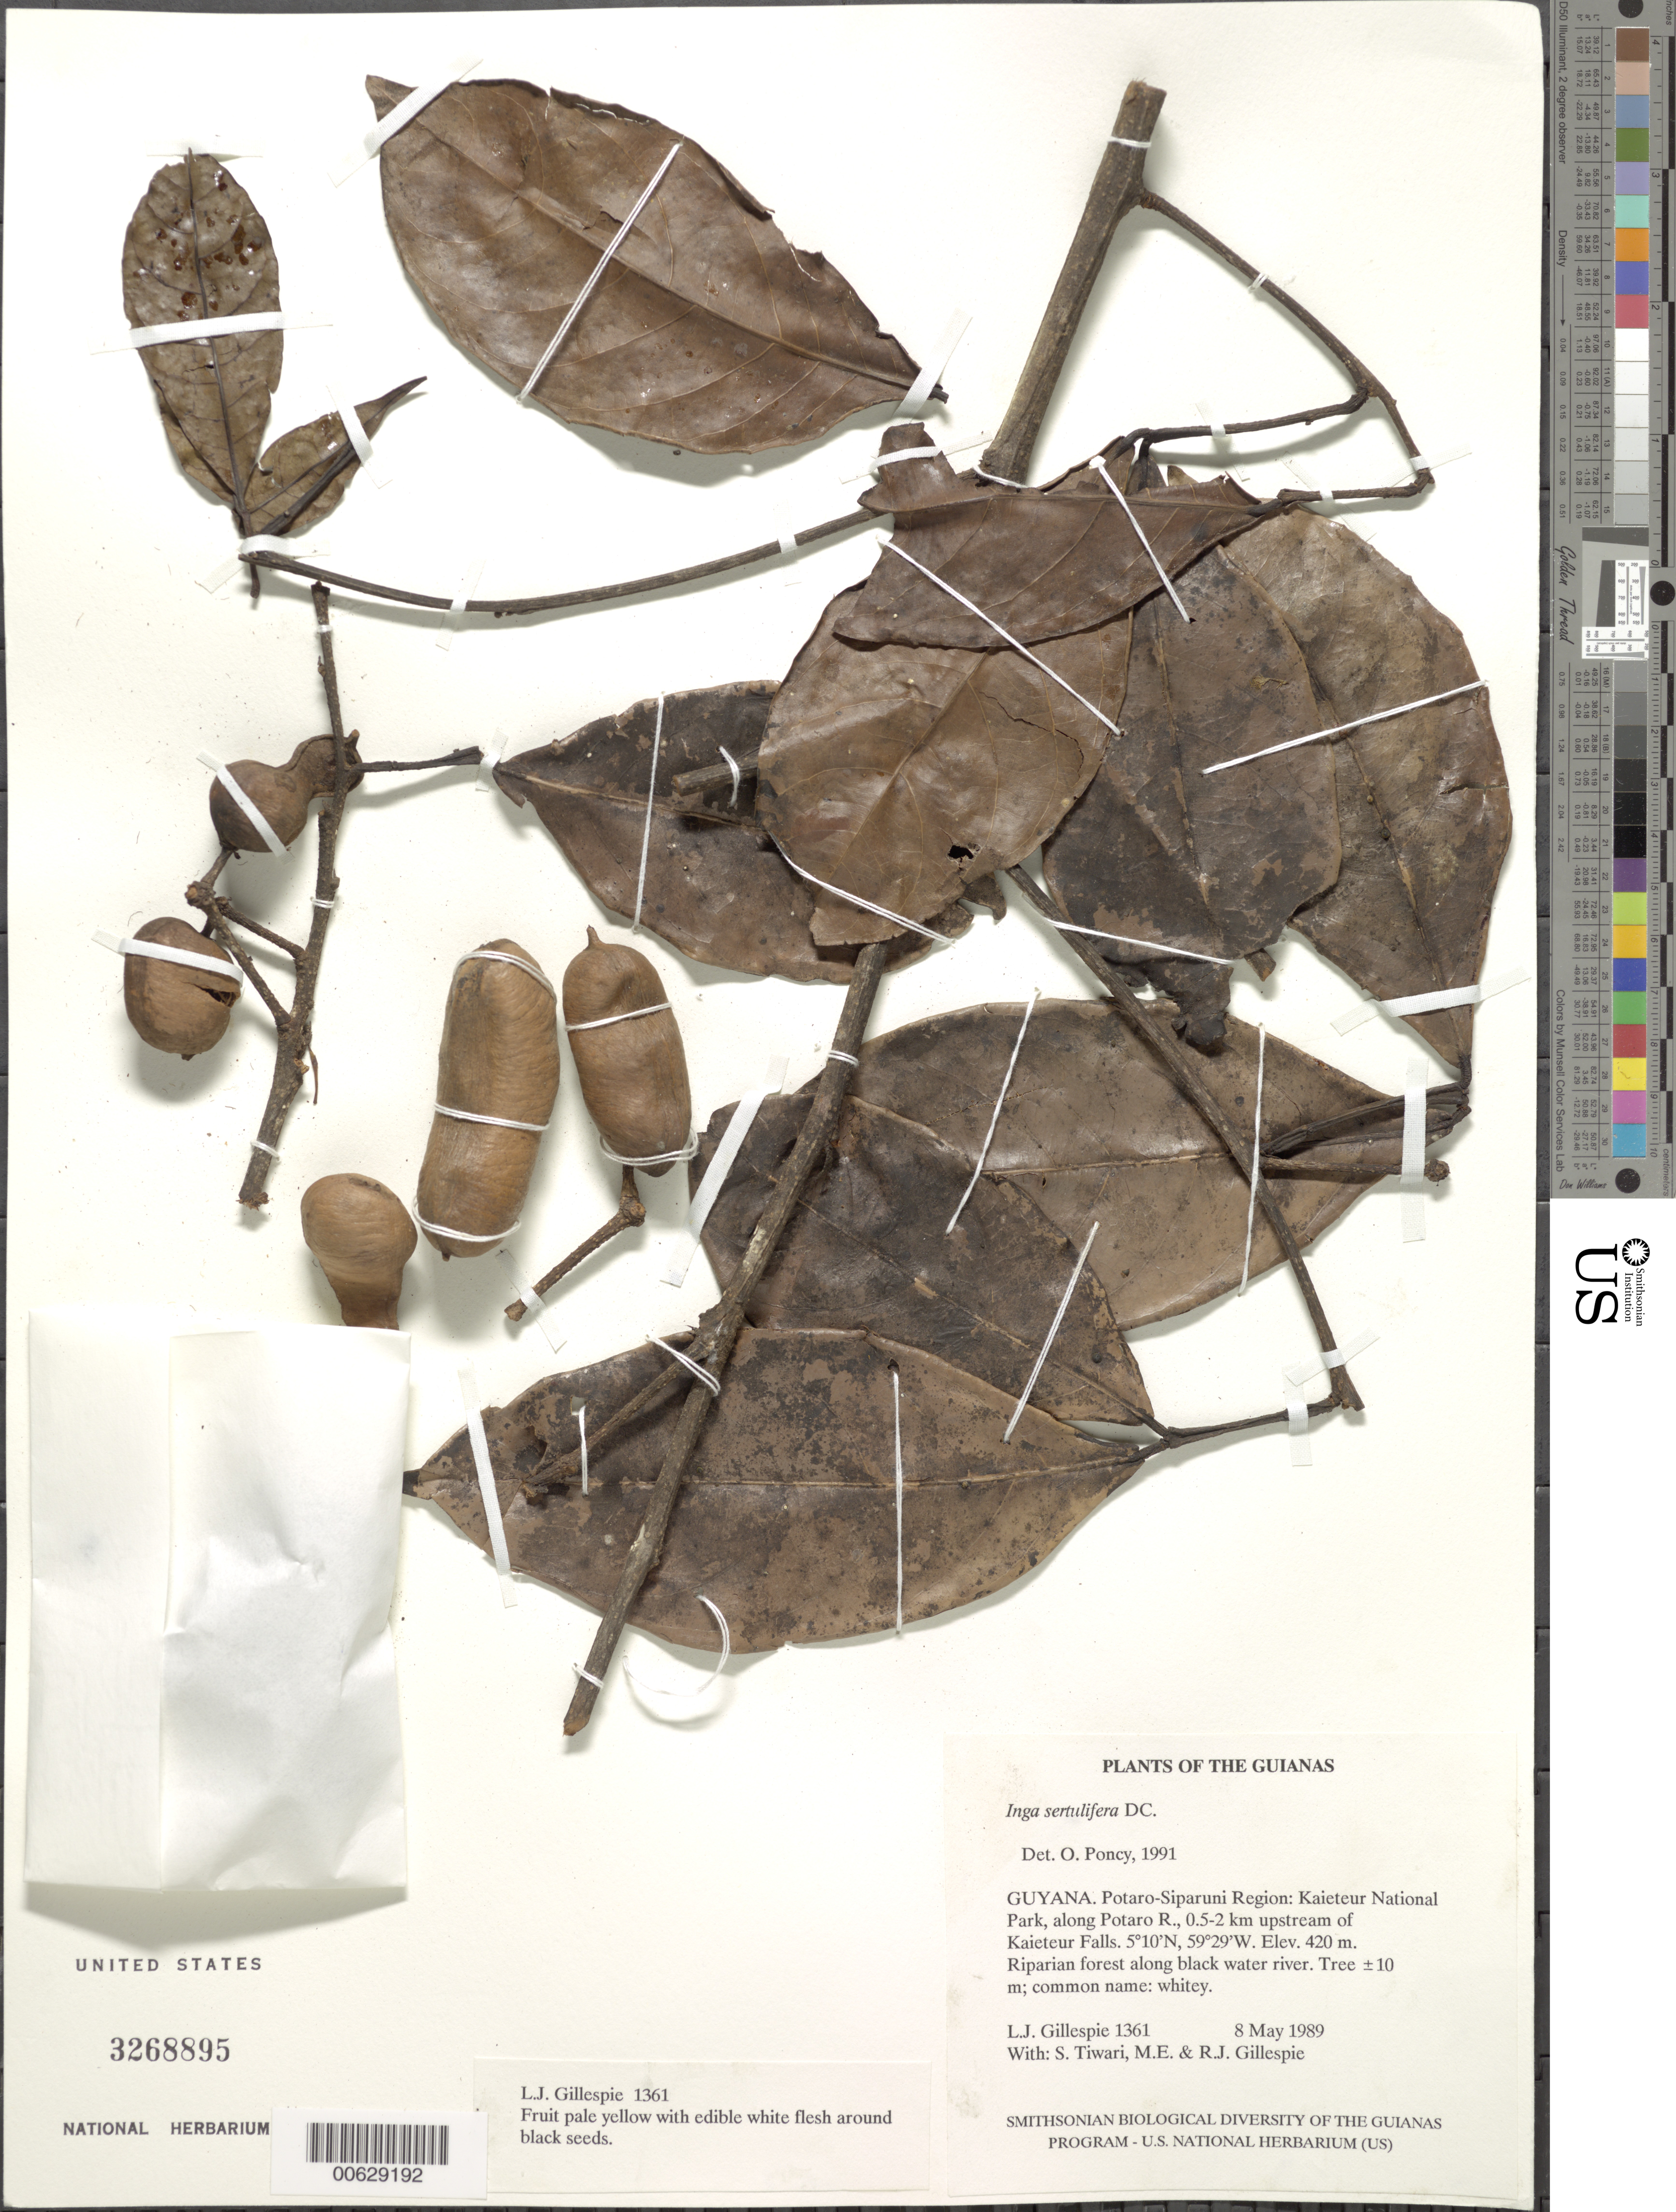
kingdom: Plantae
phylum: Tracheophyta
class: Magnoliopsida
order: Fabales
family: Fabaceae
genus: Inga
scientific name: Inga sertulifera subsp. sertulifera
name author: DC.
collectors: L. J. Gillespie, S. Tiwari, M. Gillespie & R. Gillespie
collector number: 1361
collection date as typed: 8 May 1989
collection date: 1989-05-08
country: Guyana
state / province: Potaro-Siparuni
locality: Kaieteur National Park, along Potaro R., 0.5-2 km upstream of Kaieteur Falls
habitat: Riparian forest along black water river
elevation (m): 420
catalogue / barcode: US 3268895